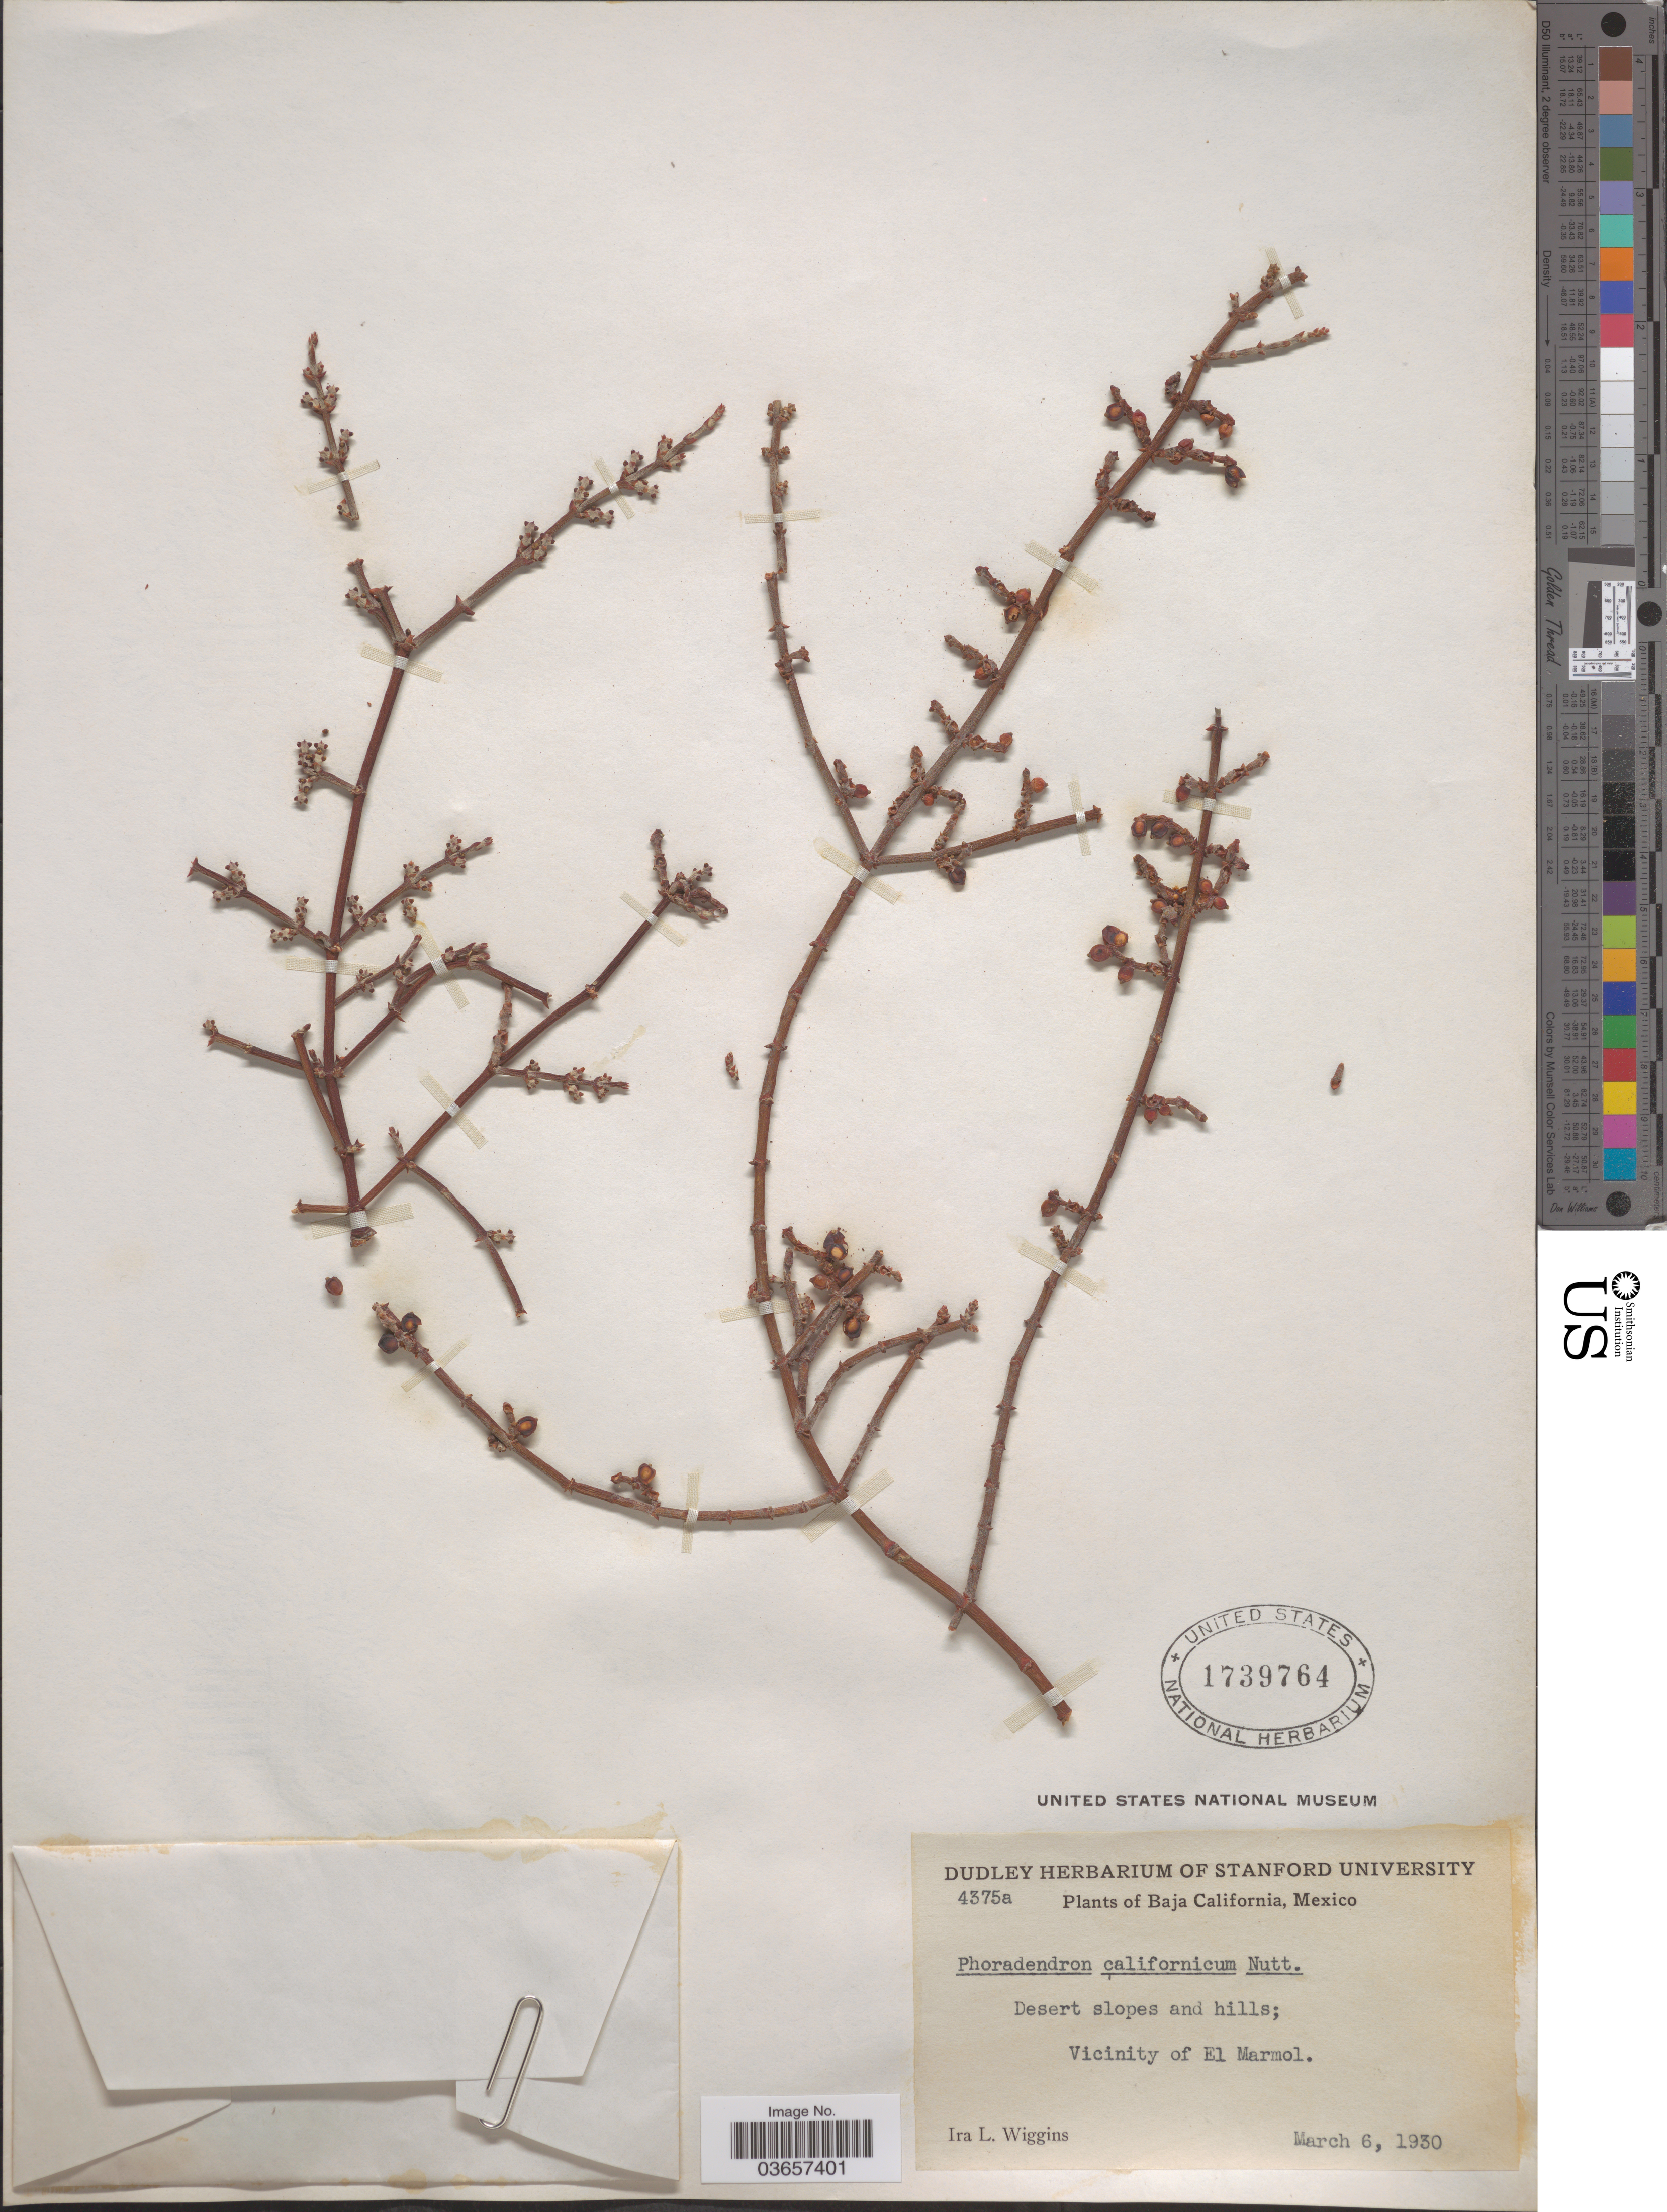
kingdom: Plantae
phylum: Tracheophyta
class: Magnoliopsida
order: Santalales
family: Viscaceae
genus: Phoradendron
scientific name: Phoradendron californicum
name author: Nutt.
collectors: I. L. Wiggins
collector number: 4375a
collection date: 1930-03-06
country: Mexico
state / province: Baja California Norte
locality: Desert slopes and hills; Vicinity of El Marmol.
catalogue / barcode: US 1739764